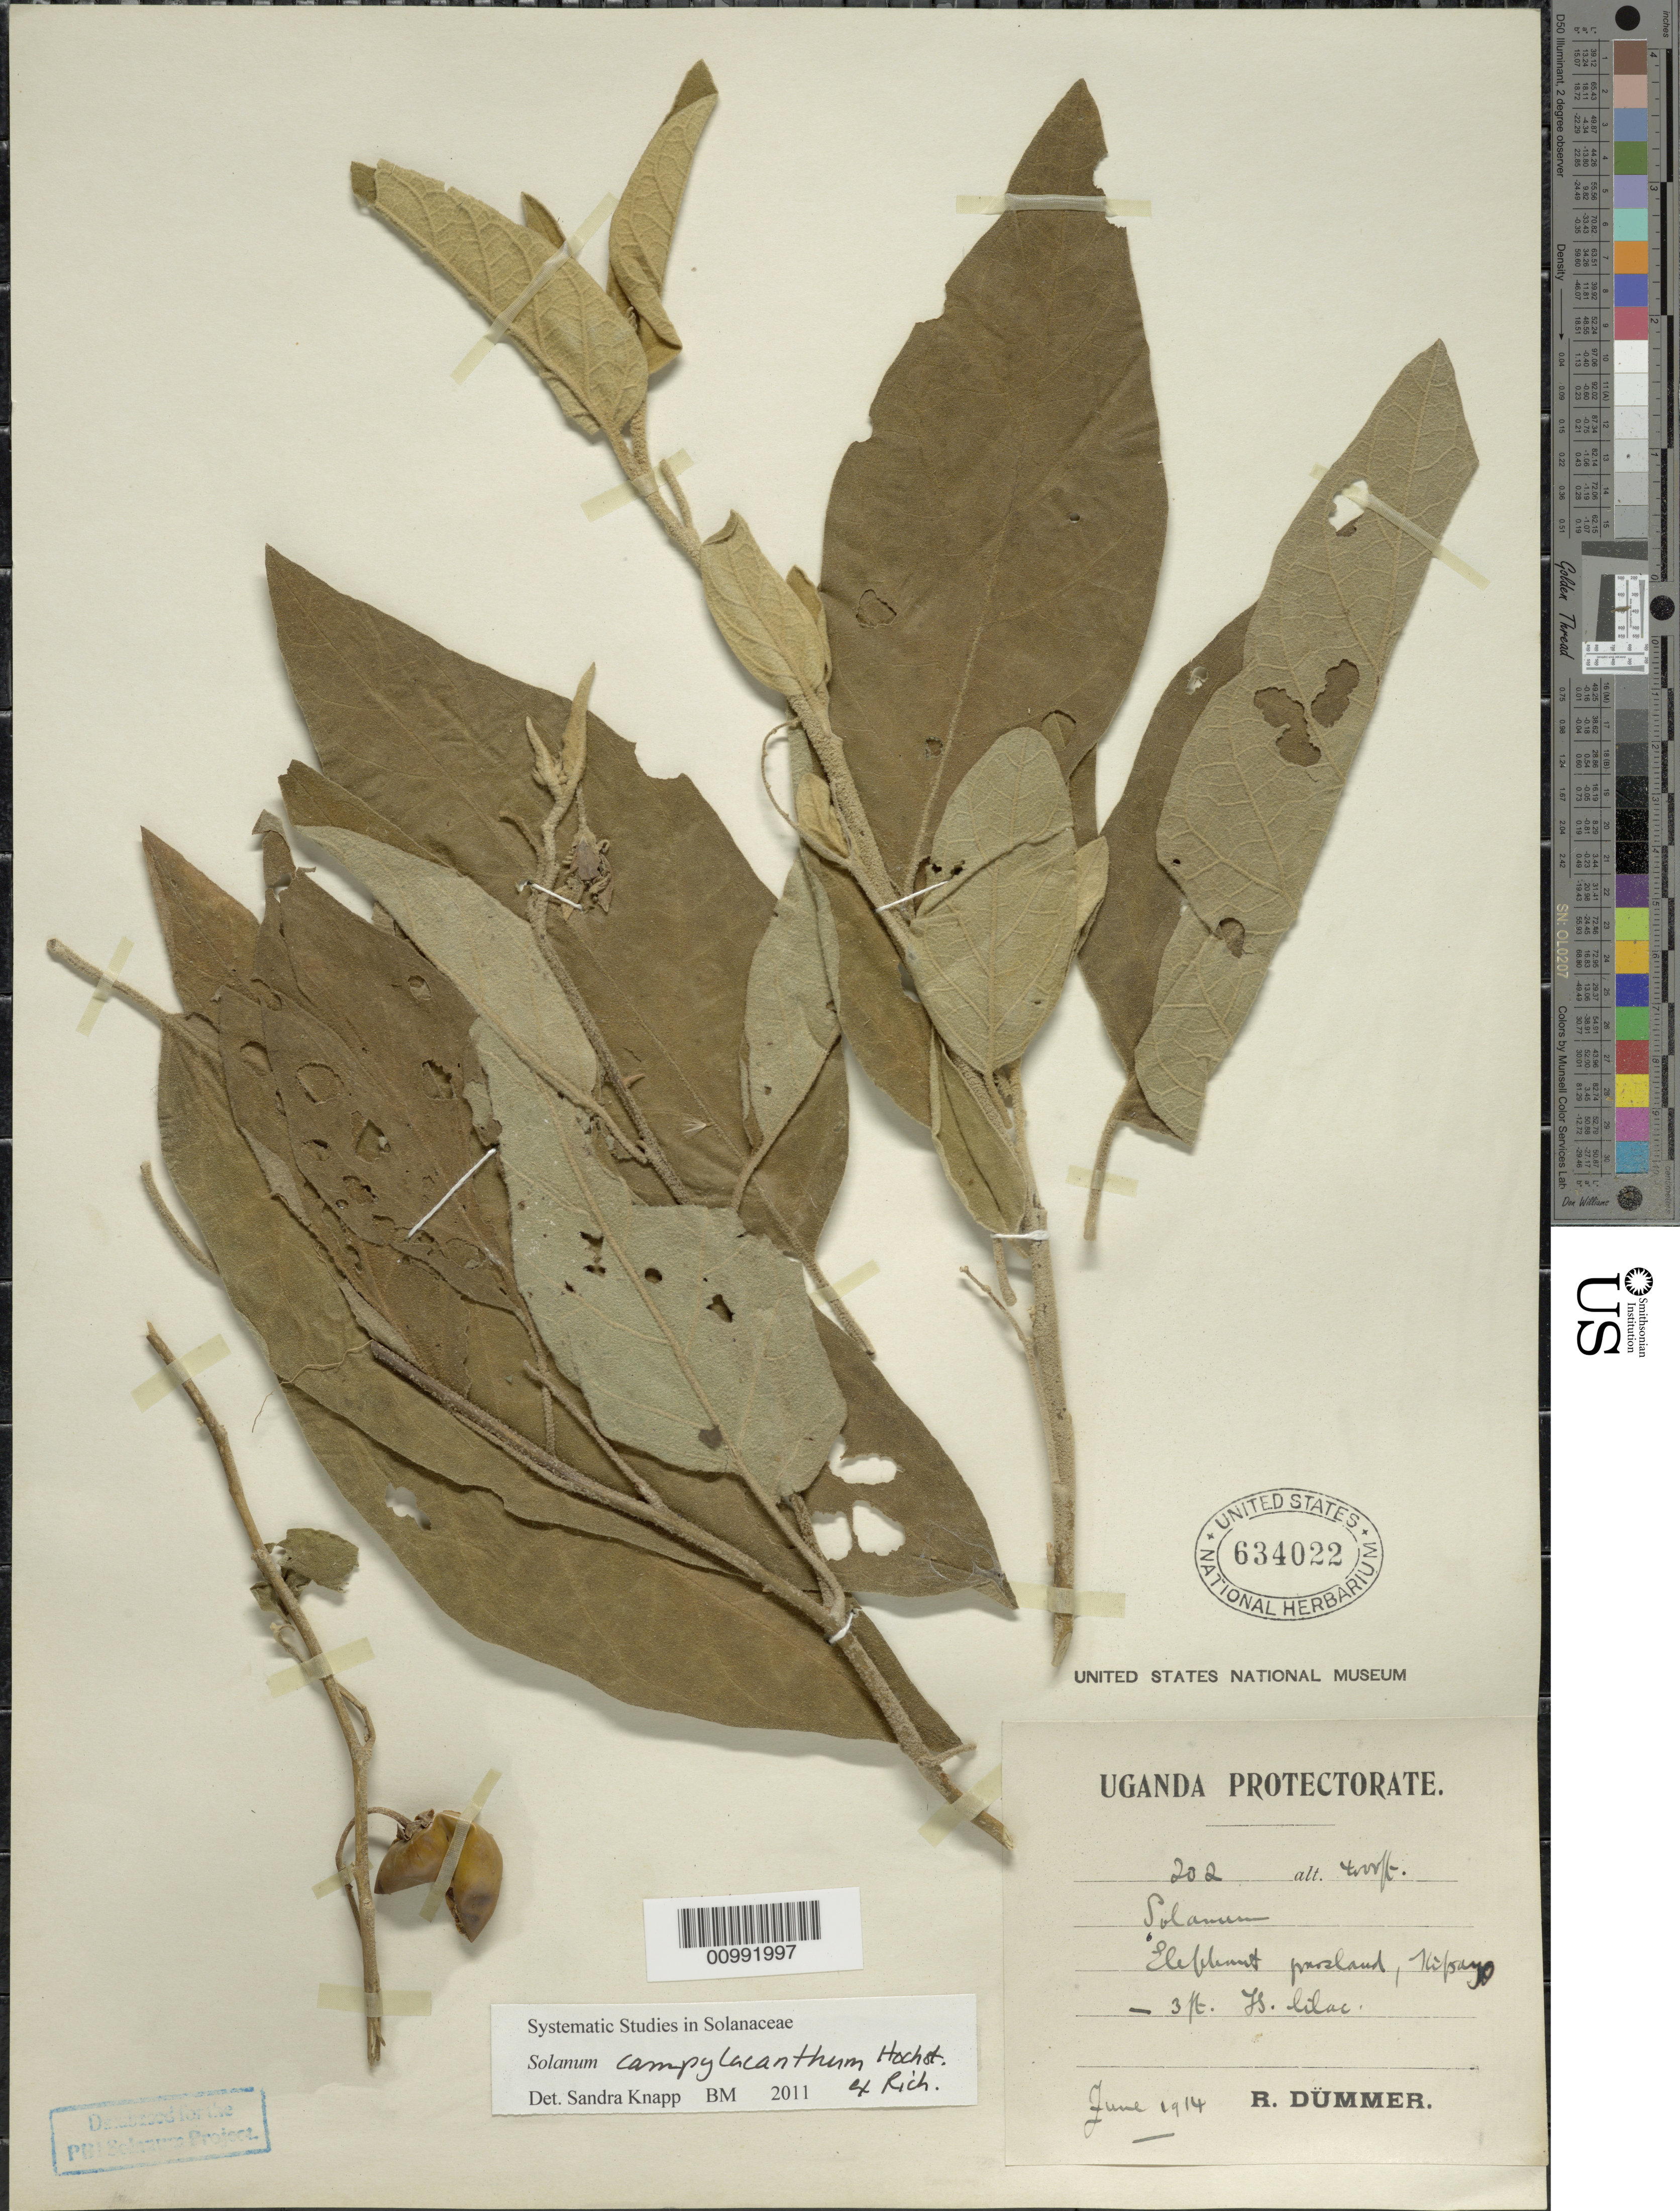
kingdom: Plantae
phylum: Tracheophyta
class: Magnoliopsida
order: Solanales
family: Solanaceae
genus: Solanum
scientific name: Solanum campylacanthum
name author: Hochst. ex A. Rich.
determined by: Vorontsova, M. S.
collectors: R. A. Dümmer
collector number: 202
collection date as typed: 13 Aug 1914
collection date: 1914-08-13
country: Uganda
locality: Kirsema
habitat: open ground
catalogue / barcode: US 634022